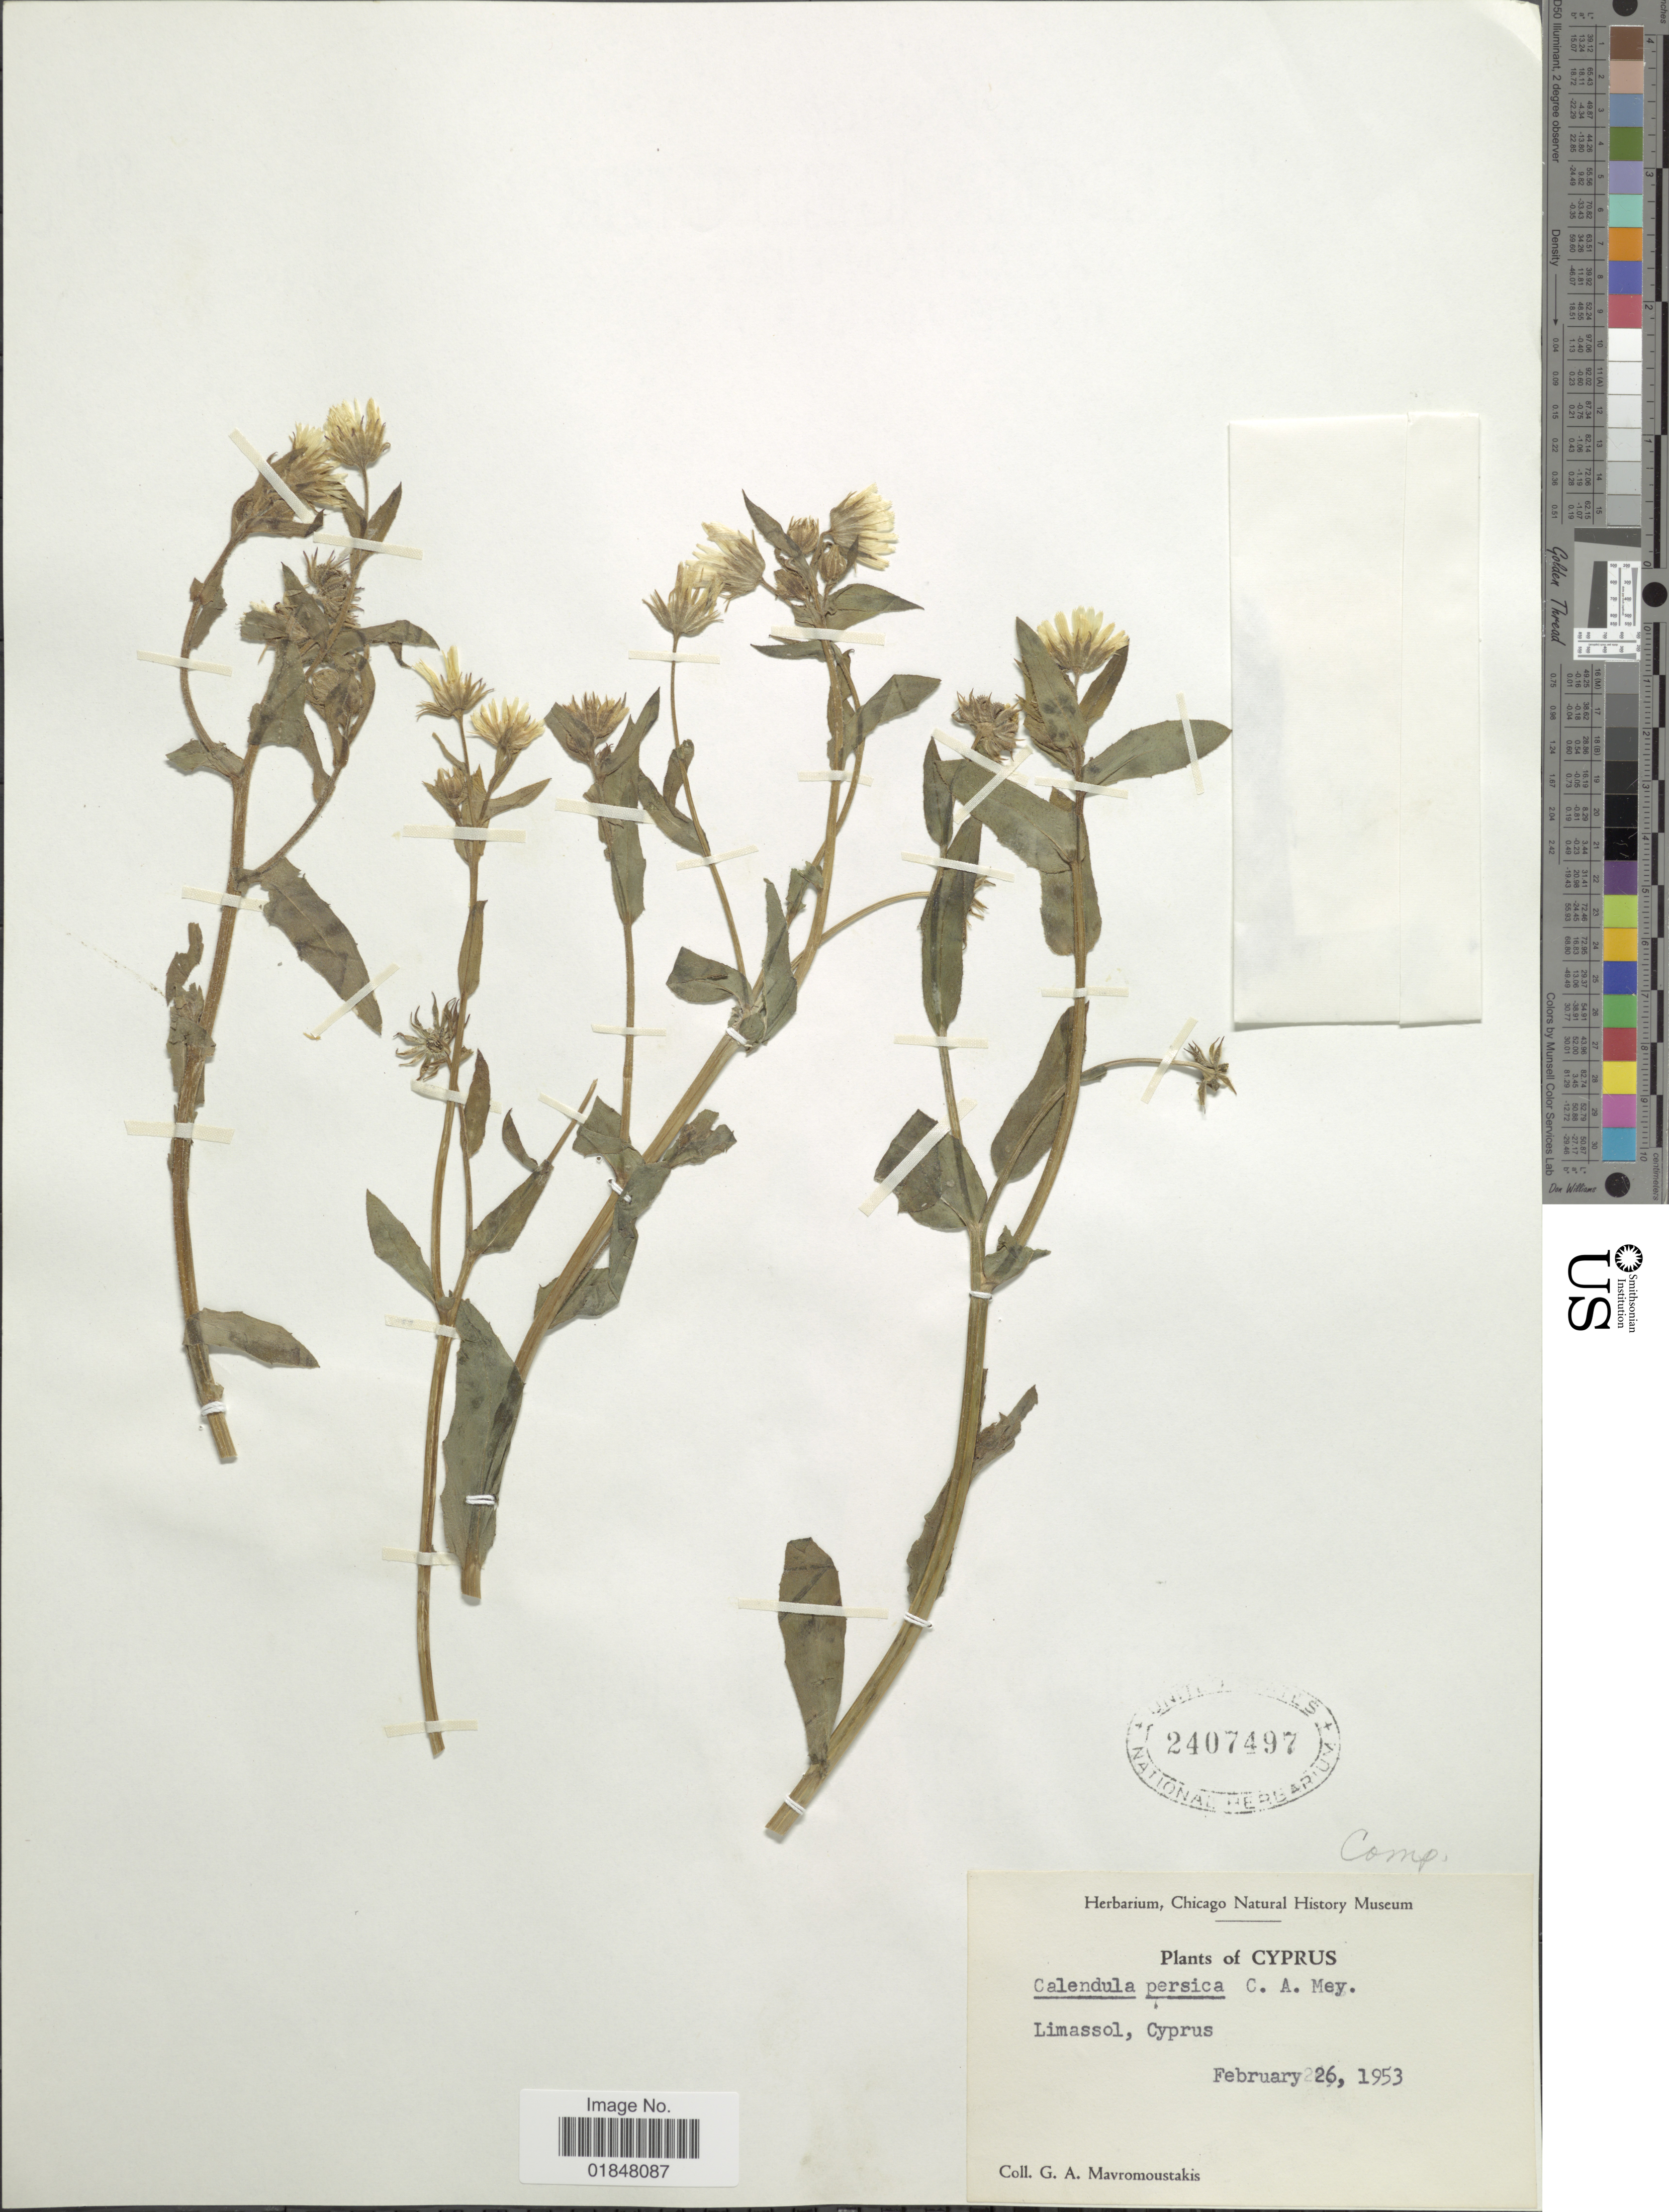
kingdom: Plantae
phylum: Tracheophyta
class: Magnoliopsida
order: Asterales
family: Asteraceae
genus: Calendula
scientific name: Calendula arvensis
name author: L.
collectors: G. Mavromoustakis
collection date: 1953-02-26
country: Cyprus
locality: Limassol, Cyprus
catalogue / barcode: US 2407497